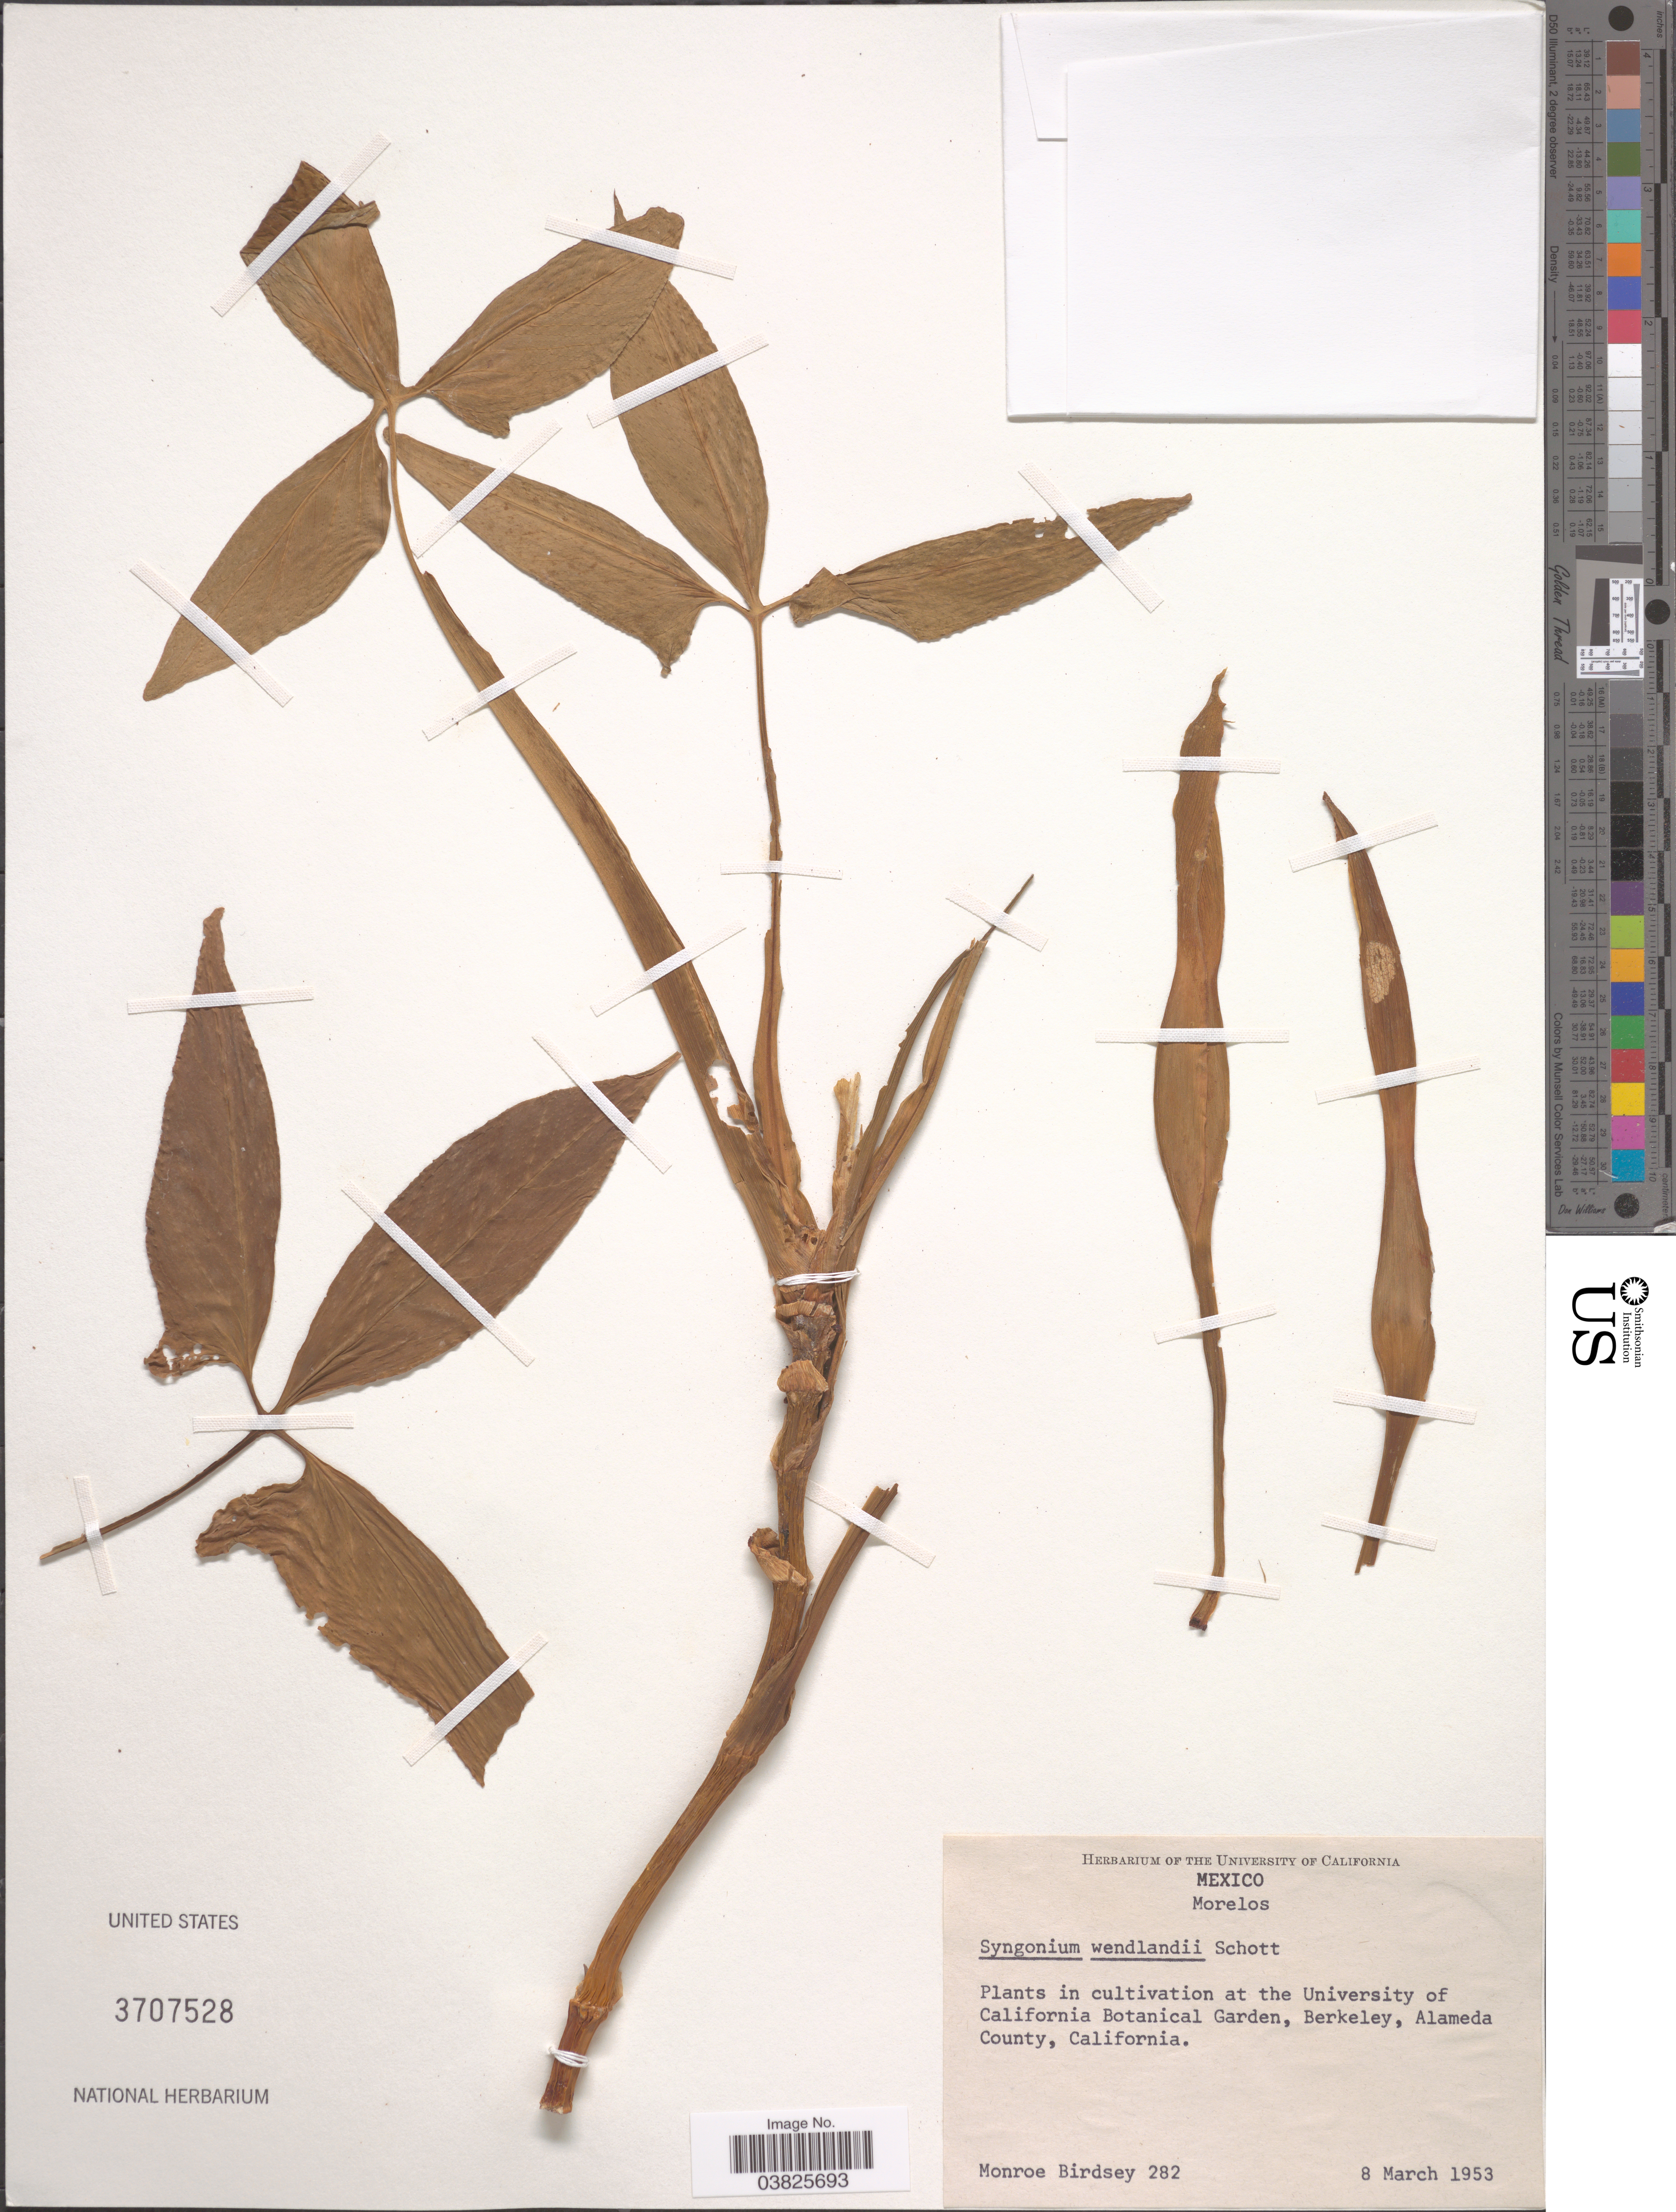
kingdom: Plantae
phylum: Tracheophyta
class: Liliopsida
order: Alismatales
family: Araceae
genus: Syngonium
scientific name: Syngonium wendlandii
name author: Schott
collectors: M. Birdsey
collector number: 282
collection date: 1953-03-08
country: United States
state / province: California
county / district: Alameda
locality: At the University of California Botanical Garden, Berkeley, Alameda County.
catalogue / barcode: US 3707528